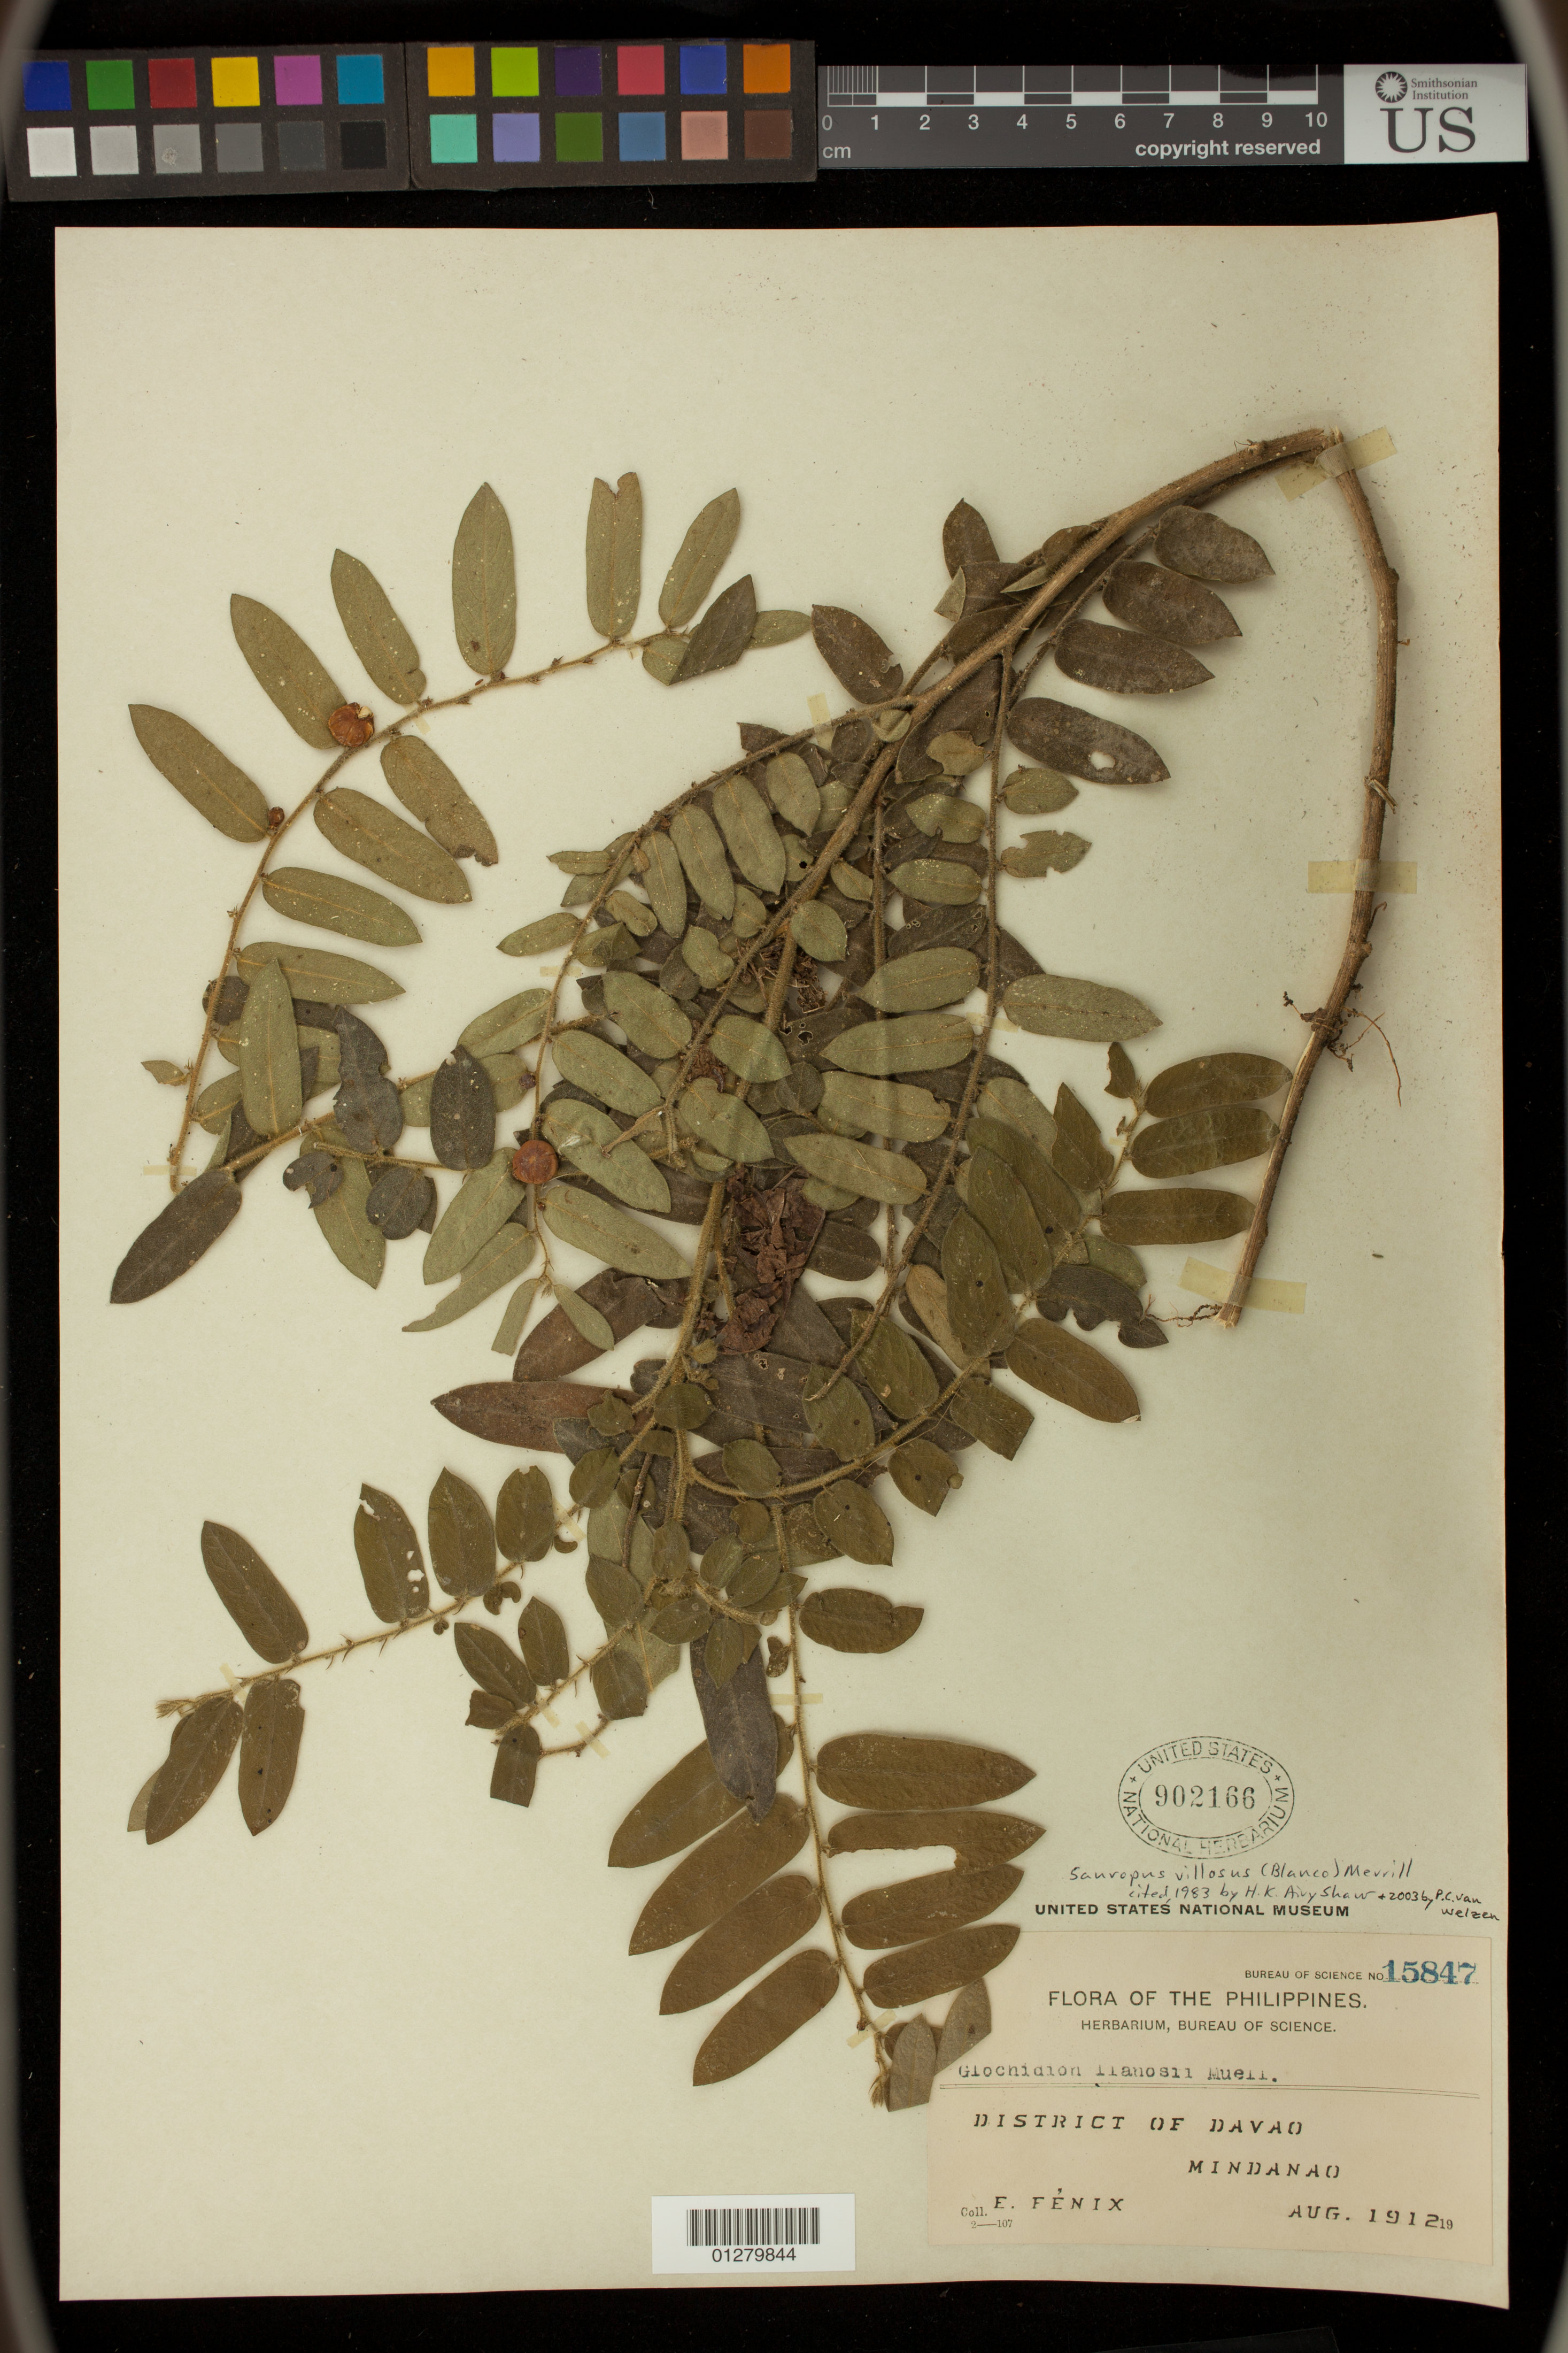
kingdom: Plantae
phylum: Tracheophyta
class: Magnoliopsida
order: Malpighiales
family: Phyllanthaceae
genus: Sauropus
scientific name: Sauropus villosus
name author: (Blanco) Merr.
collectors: E. Fenix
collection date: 1912-08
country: Philippines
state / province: Davao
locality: District of Davao,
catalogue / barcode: US 902166